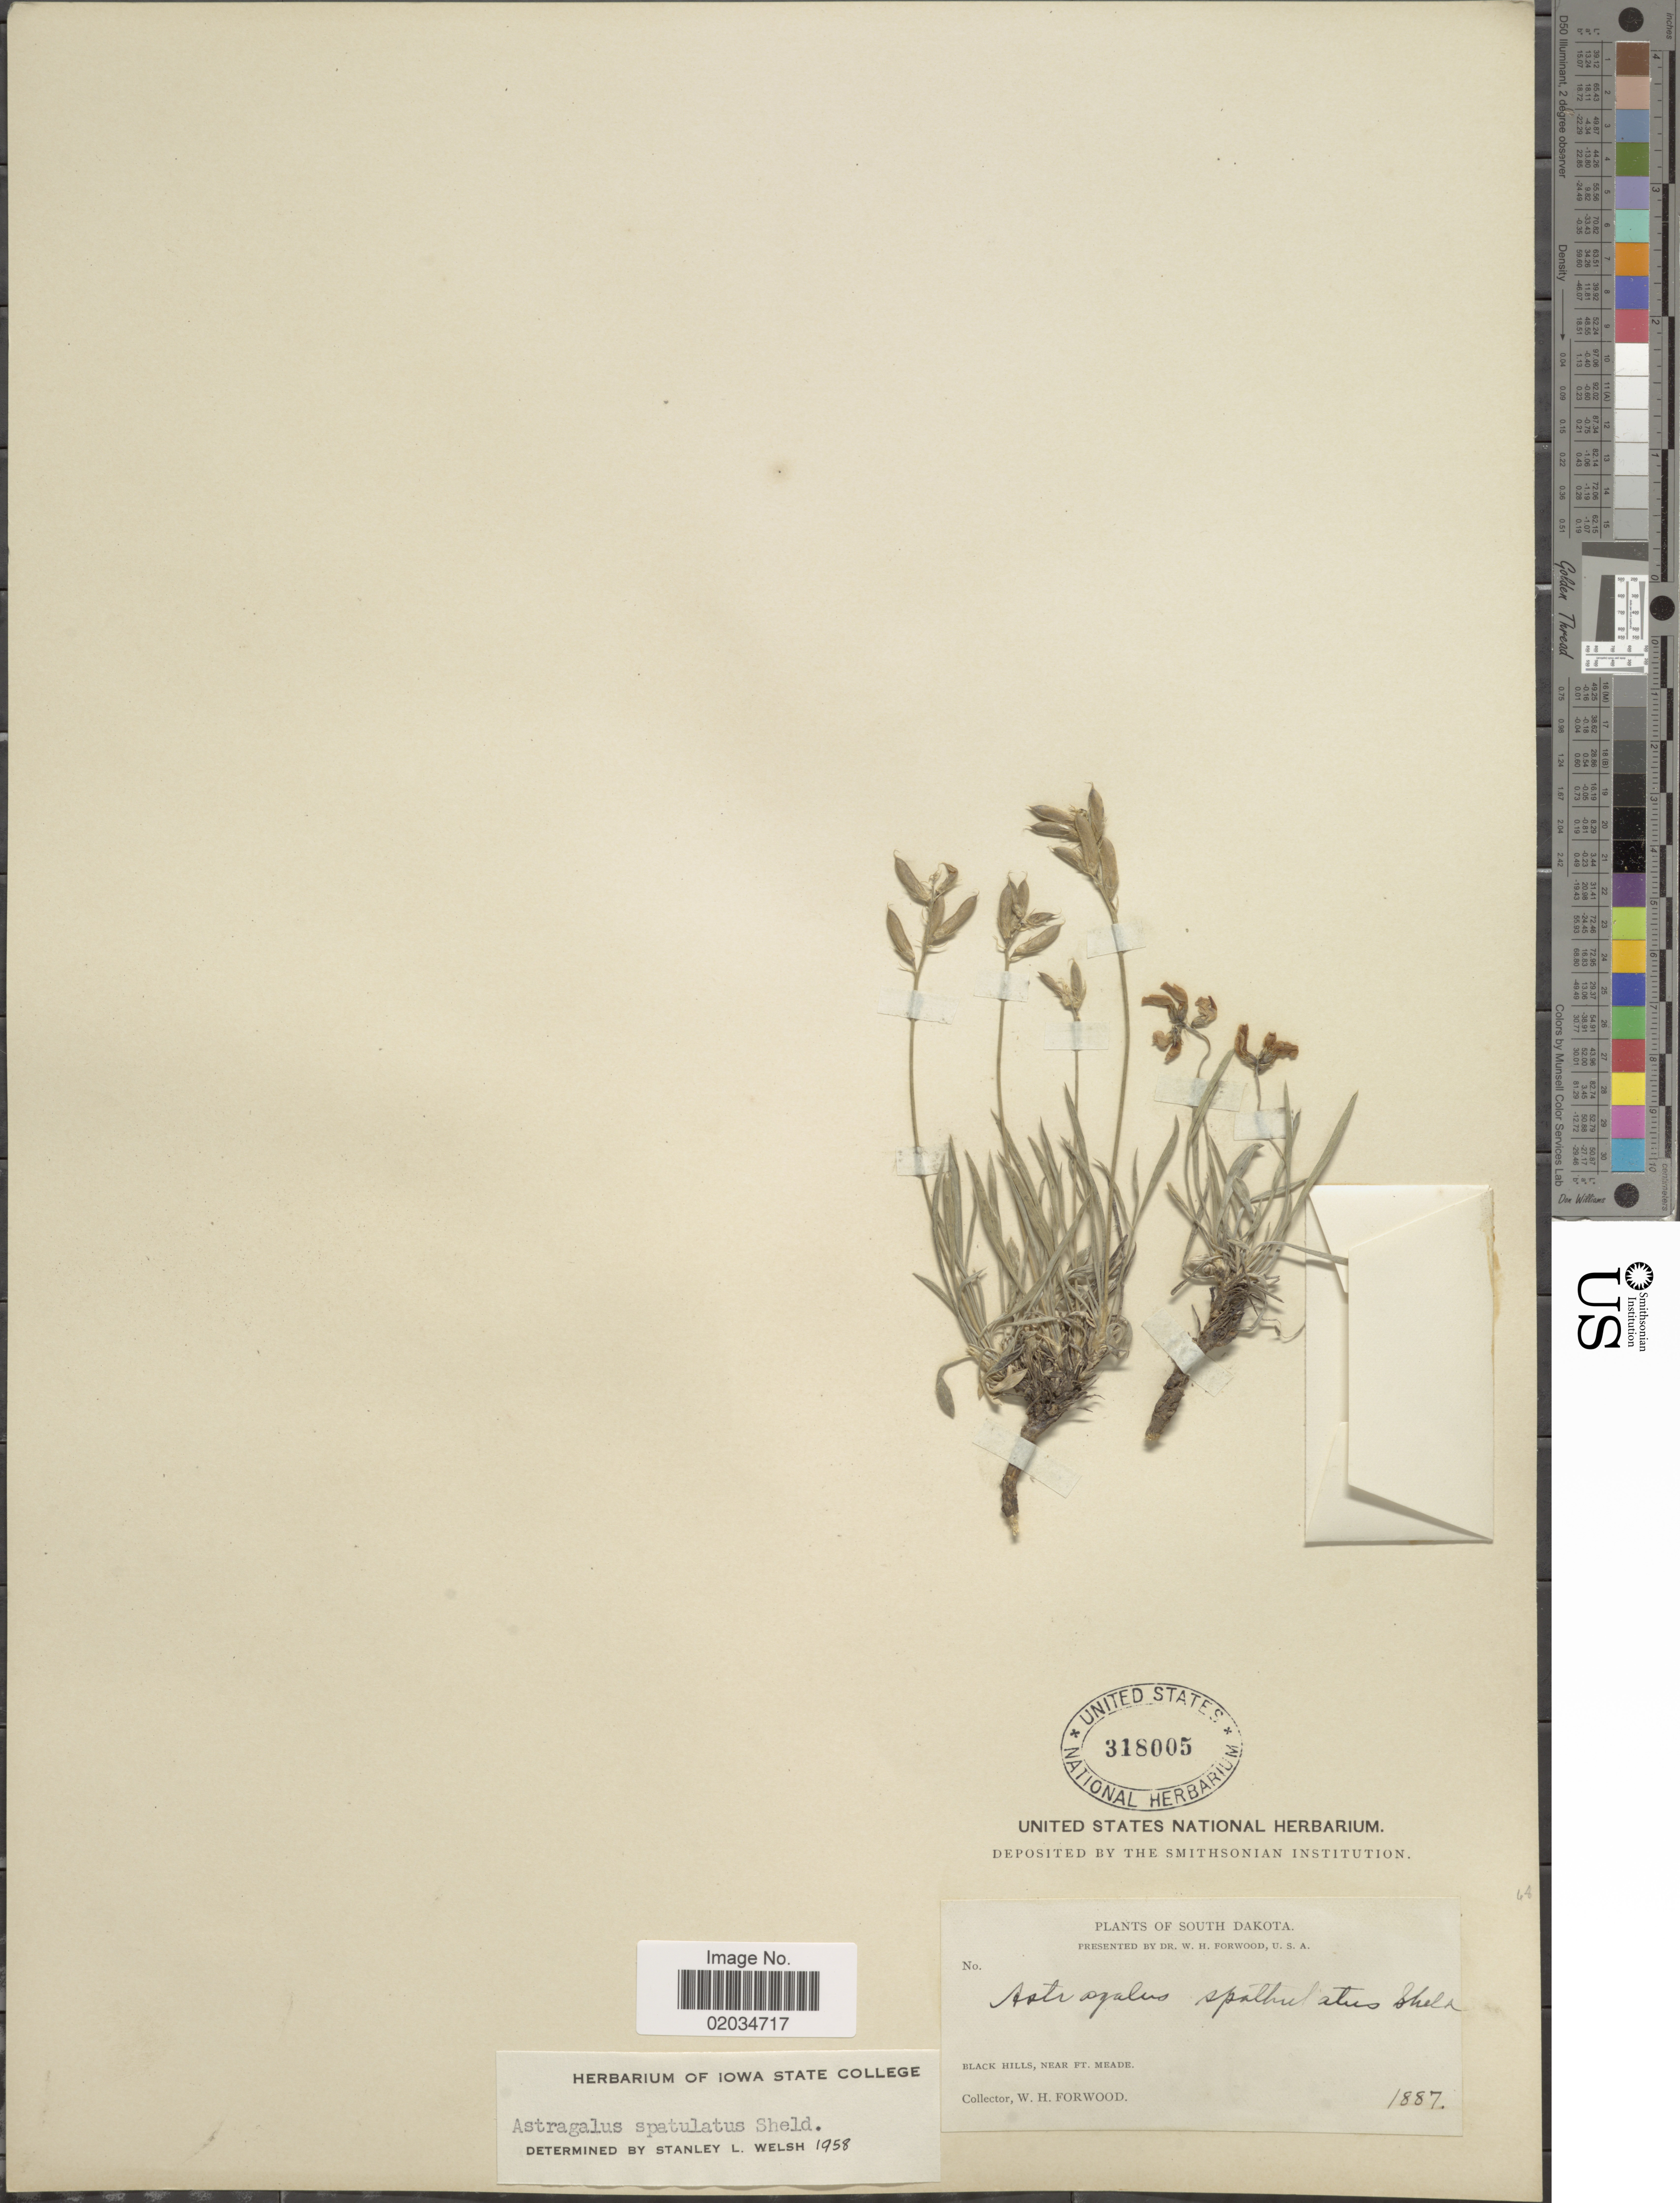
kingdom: Plantae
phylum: Tracheophyta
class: Magnoliopsida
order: Fabales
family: Fabaceae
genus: Astragalus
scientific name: Astragalus sparsiflorus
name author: A. Gray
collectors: W. Forwood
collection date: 1887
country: United States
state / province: South Dakota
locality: Black Hills, near Ft. Meade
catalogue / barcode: US 318005